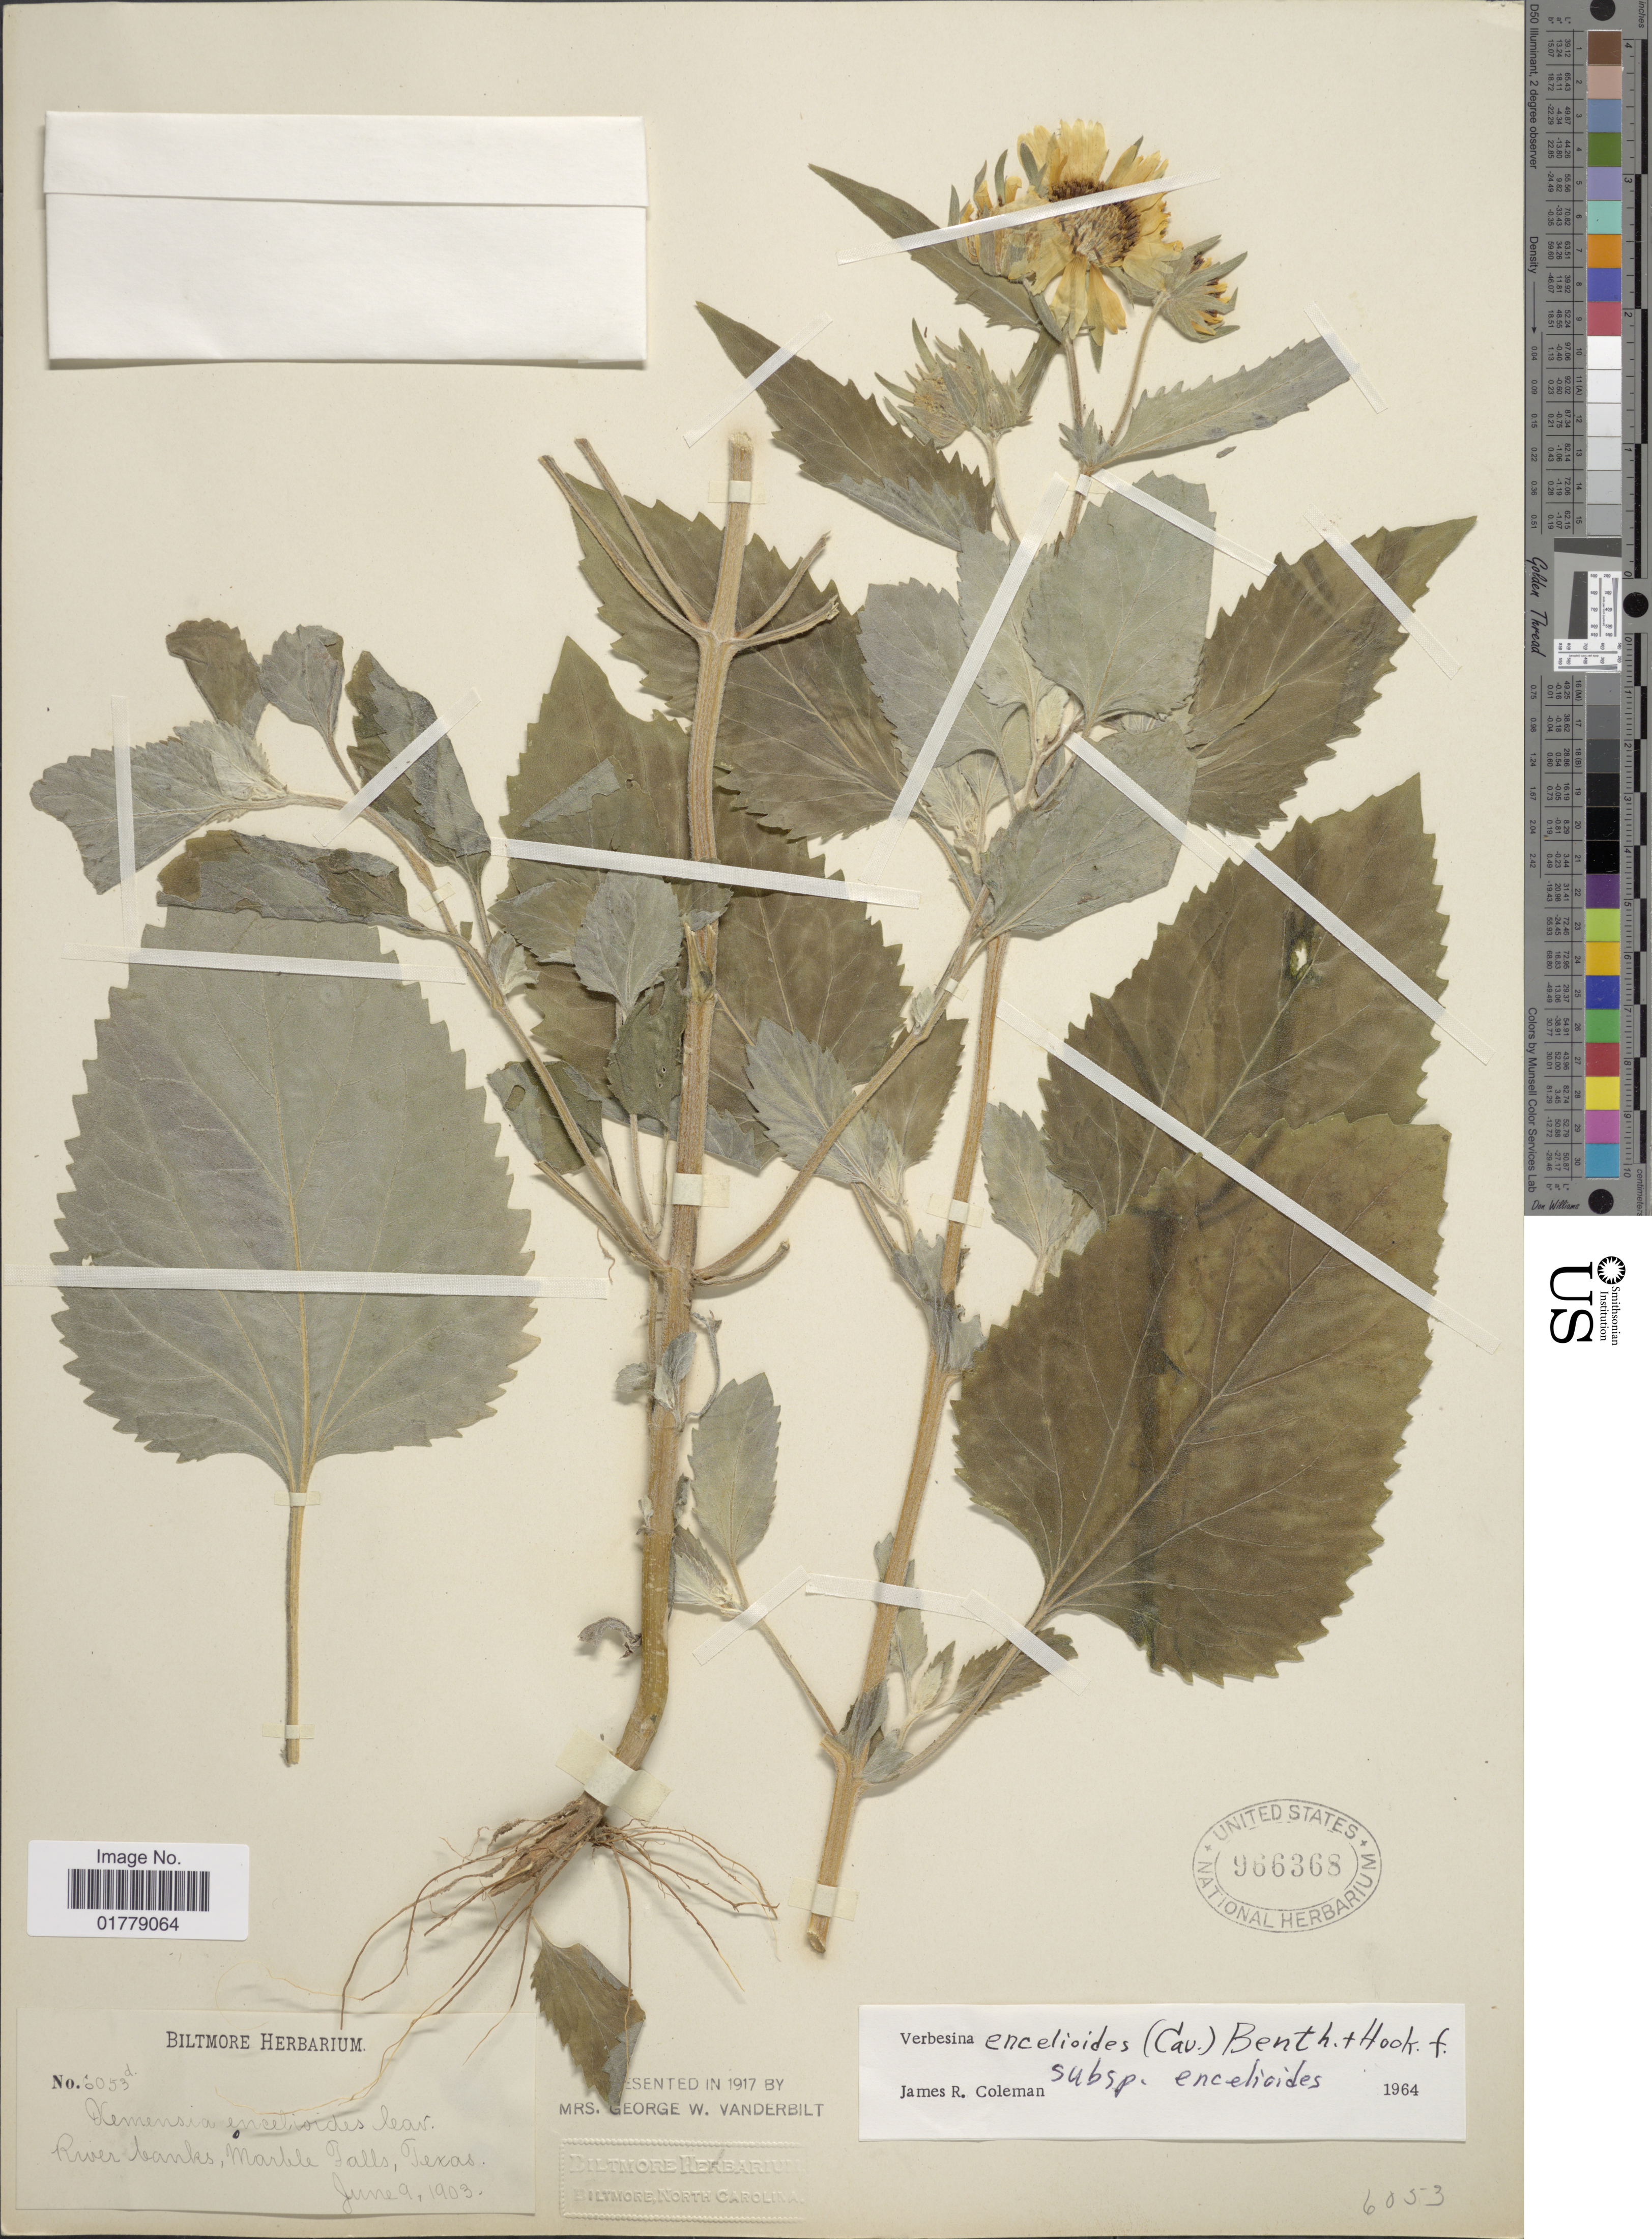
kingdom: Plantae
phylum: Tracheophyta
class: Magnoliopsida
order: Asterales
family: Asteraceae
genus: Verbesina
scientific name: Verbesina encelioides subsp. encelioides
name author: (Cav.) Benth. & Hook.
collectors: ex herb. Biltmore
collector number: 6053d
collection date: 1903-06-09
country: United States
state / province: Texas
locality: River banks, Marble Falls, Texas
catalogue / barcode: US 966368